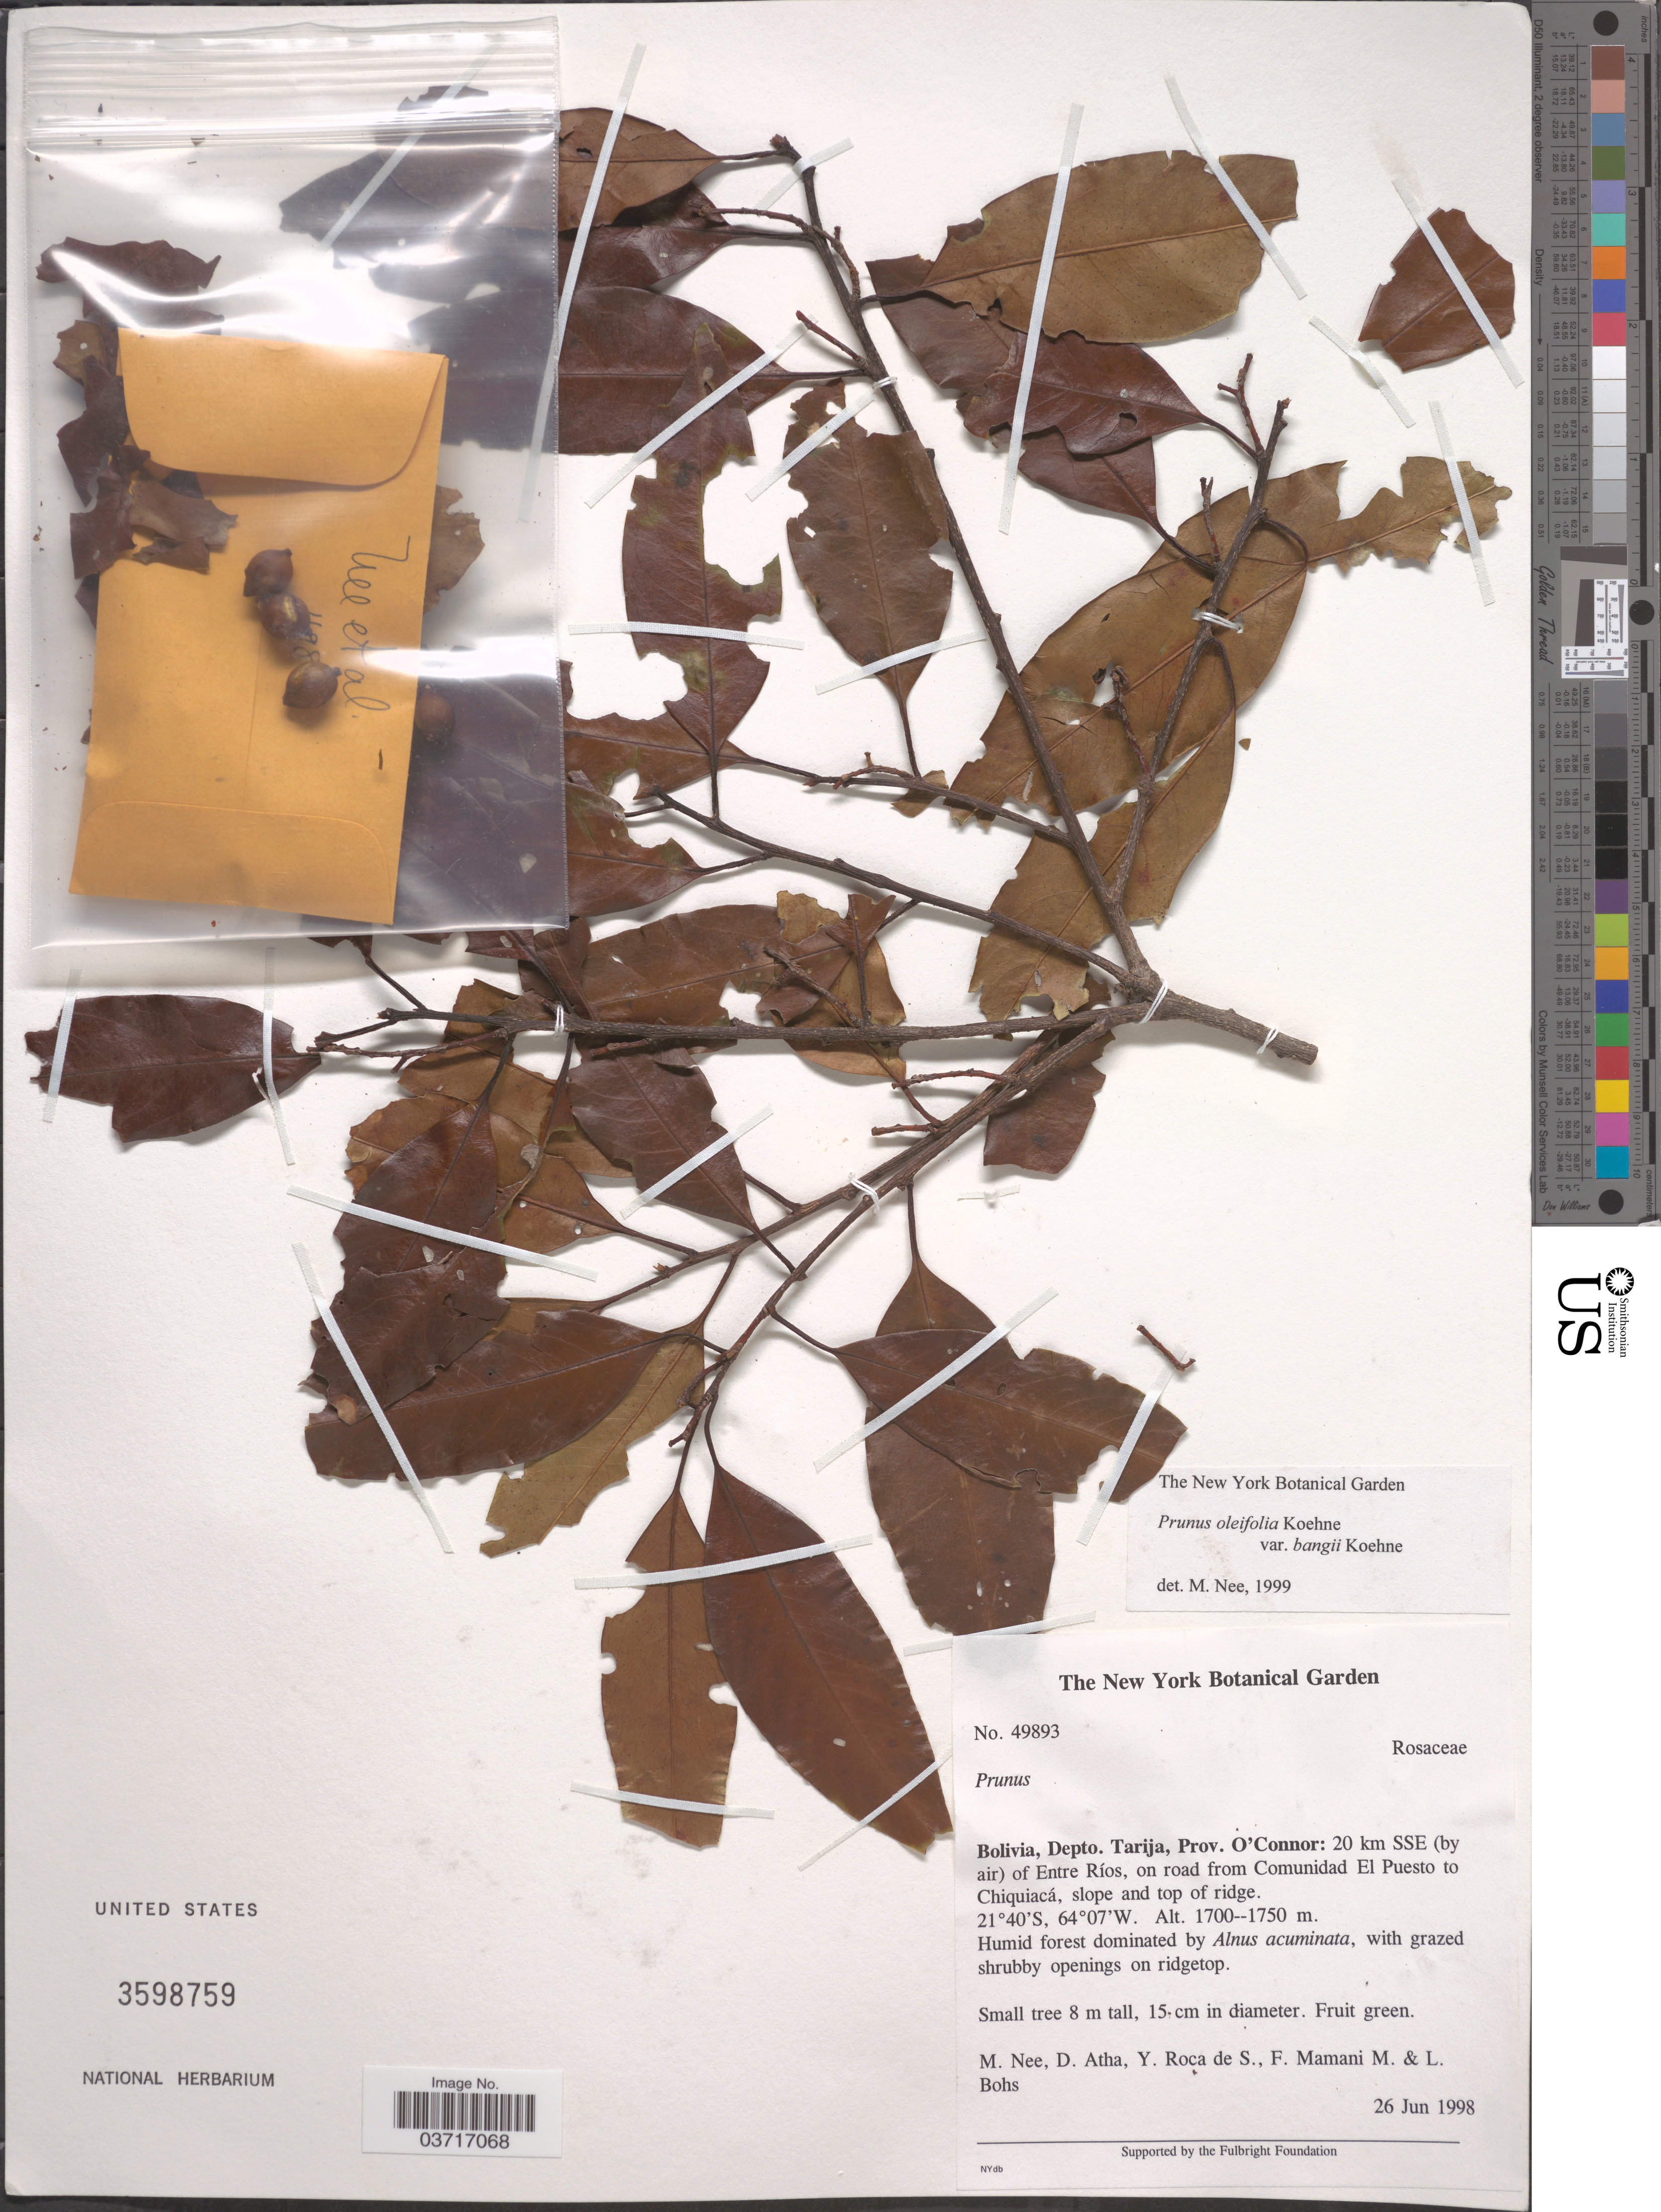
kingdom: Plantae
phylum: Tracheophyta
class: Magnoliopsida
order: Rosales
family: Rosaceae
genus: Prunus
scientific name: Prunus oleifolia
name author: Koehne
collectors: M. Nee, D. Atha, Y. Roca, F. Mamani & L. A. Bohs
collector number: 49893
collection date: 1998-06-26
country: Bolivia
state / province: Tarija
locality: Depto. Tarija, Prov. O'Connor: 20 km SSE (by air) of Entre Ríos, on road from Comunidad El Puesto to Chiquiacá, slope on top of ridge.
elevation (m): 1700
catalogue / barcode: US 3598759